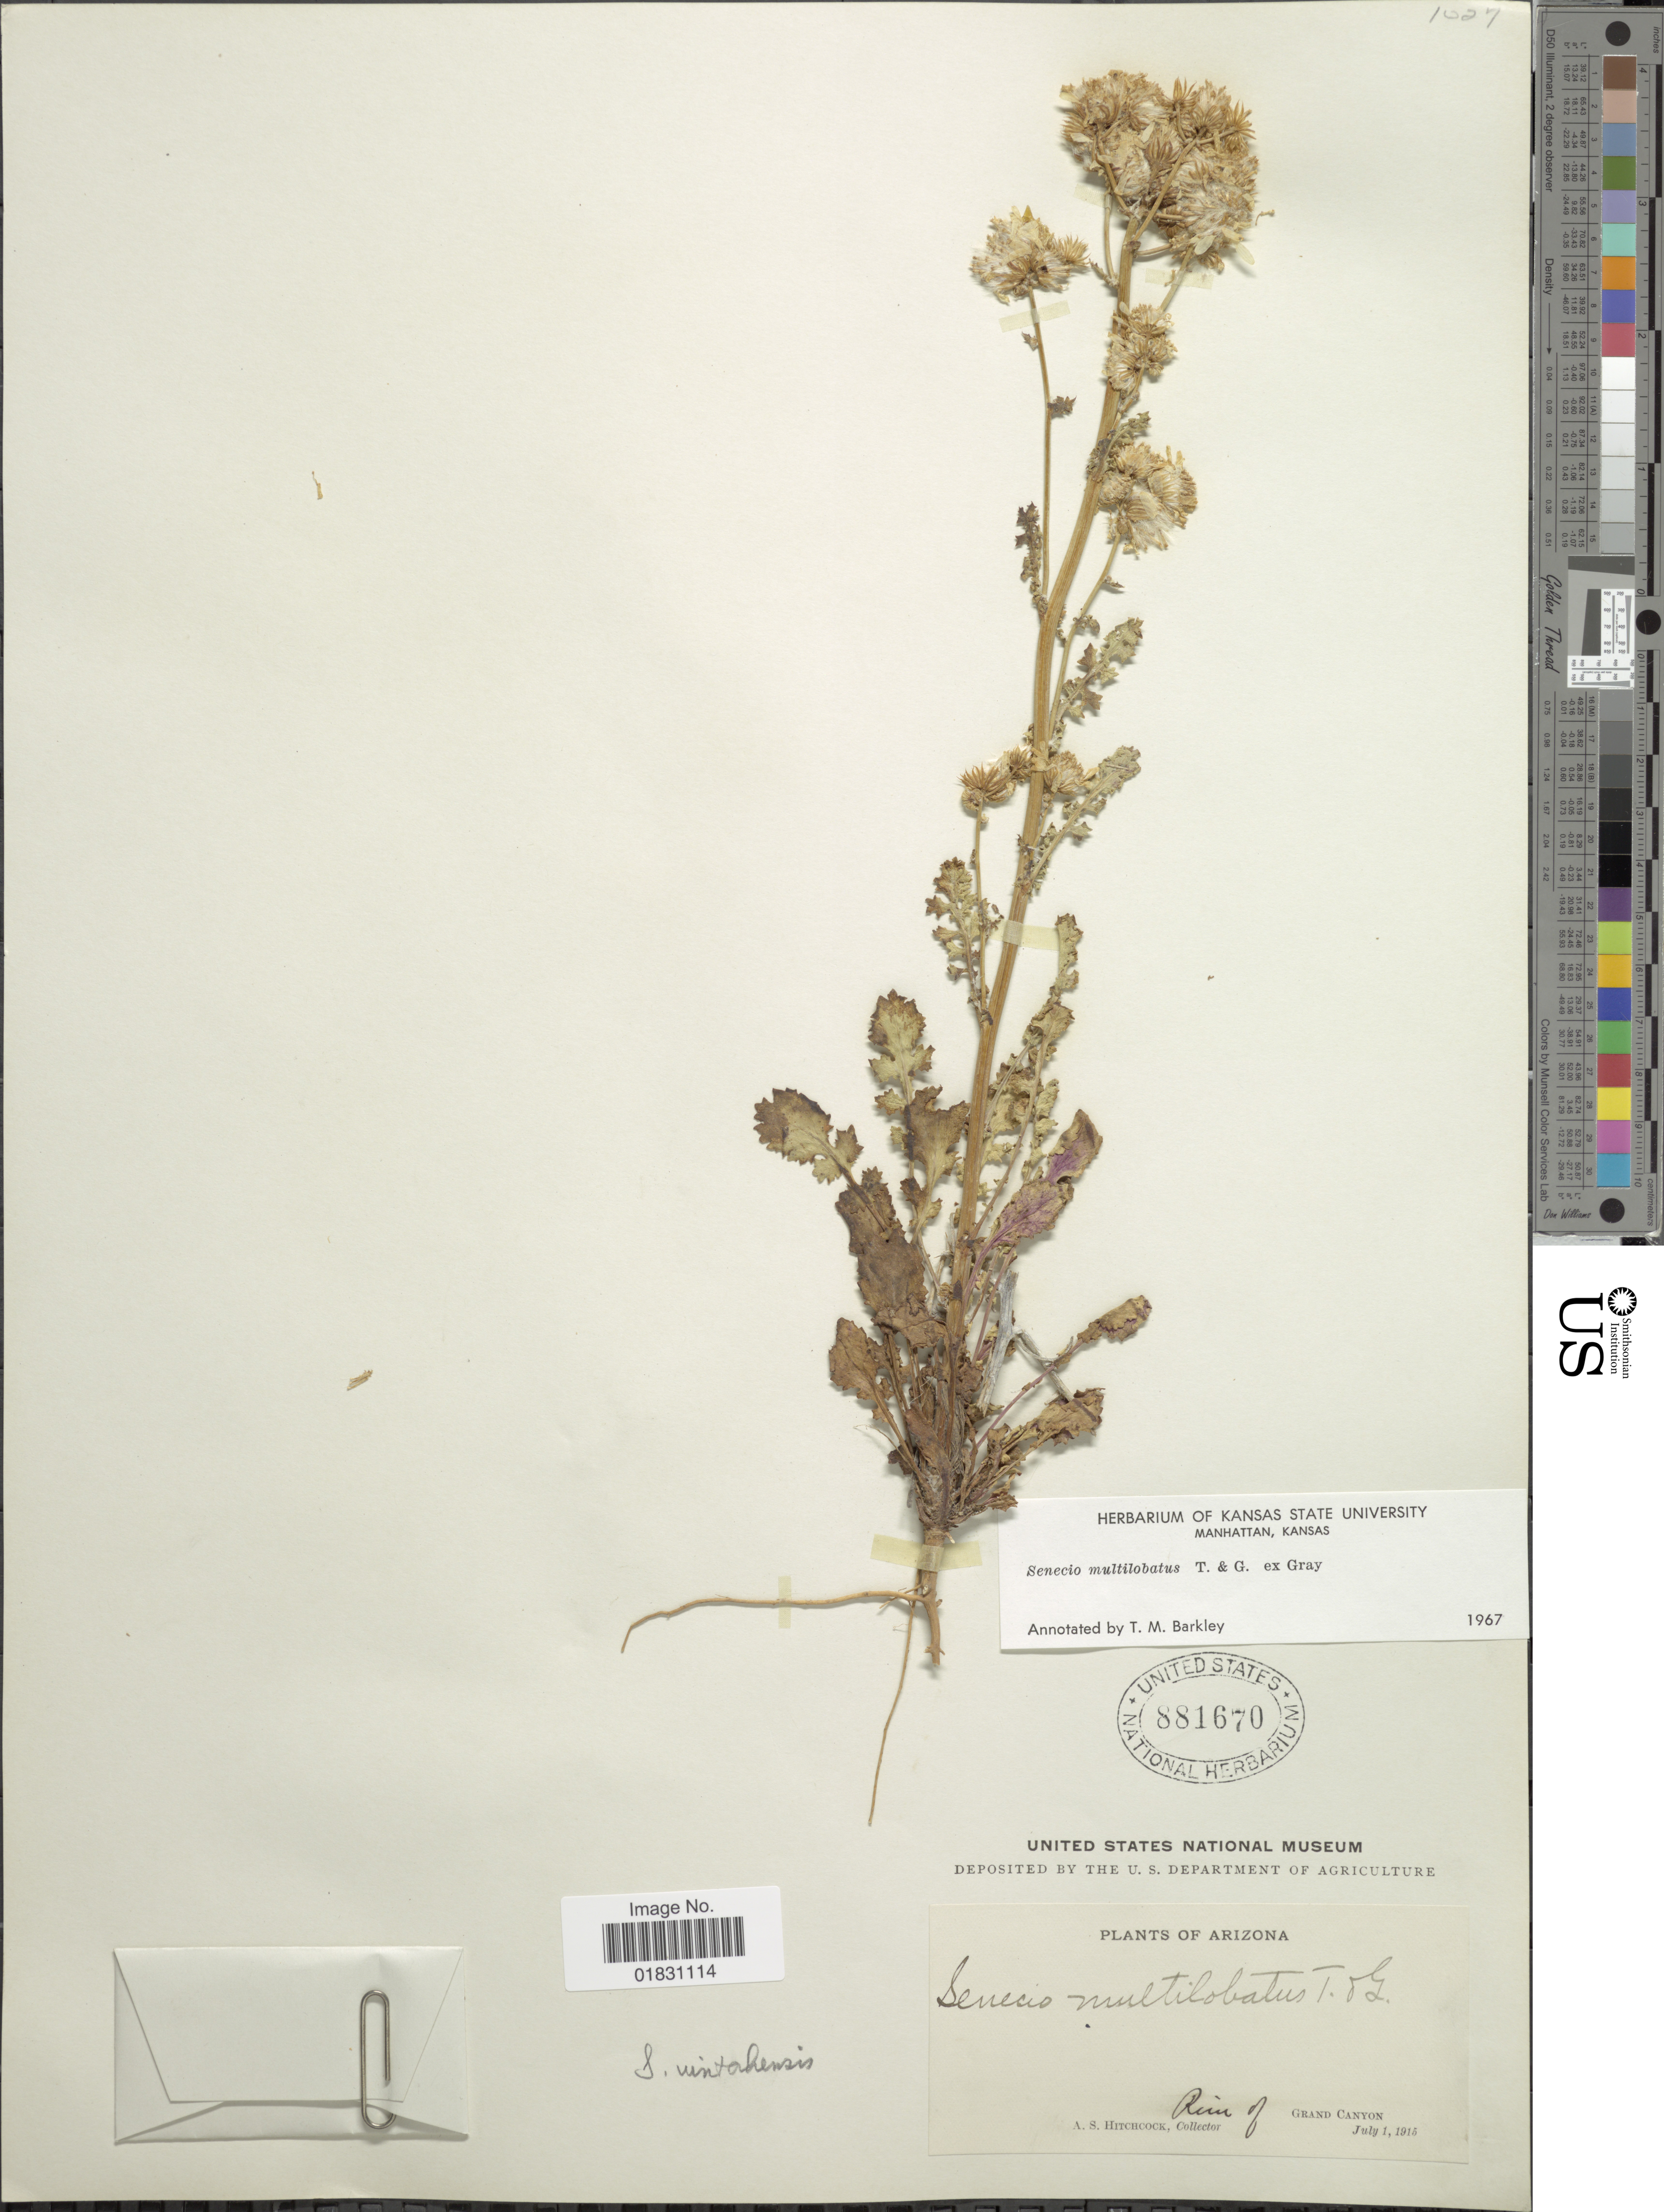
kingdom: Plantae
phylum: Tracheophyta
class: Magnoliopsida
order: Asterales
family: Asteraceae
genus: Packera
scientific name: Packera multilobata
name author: (Torr. & A. Gray) W.A. Weber & Á. Löve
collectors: A. S. Hitchcock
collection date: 1915-07-01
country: United States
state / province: Arizona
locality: Ruin of Grand Canyon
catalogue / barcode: US 881670